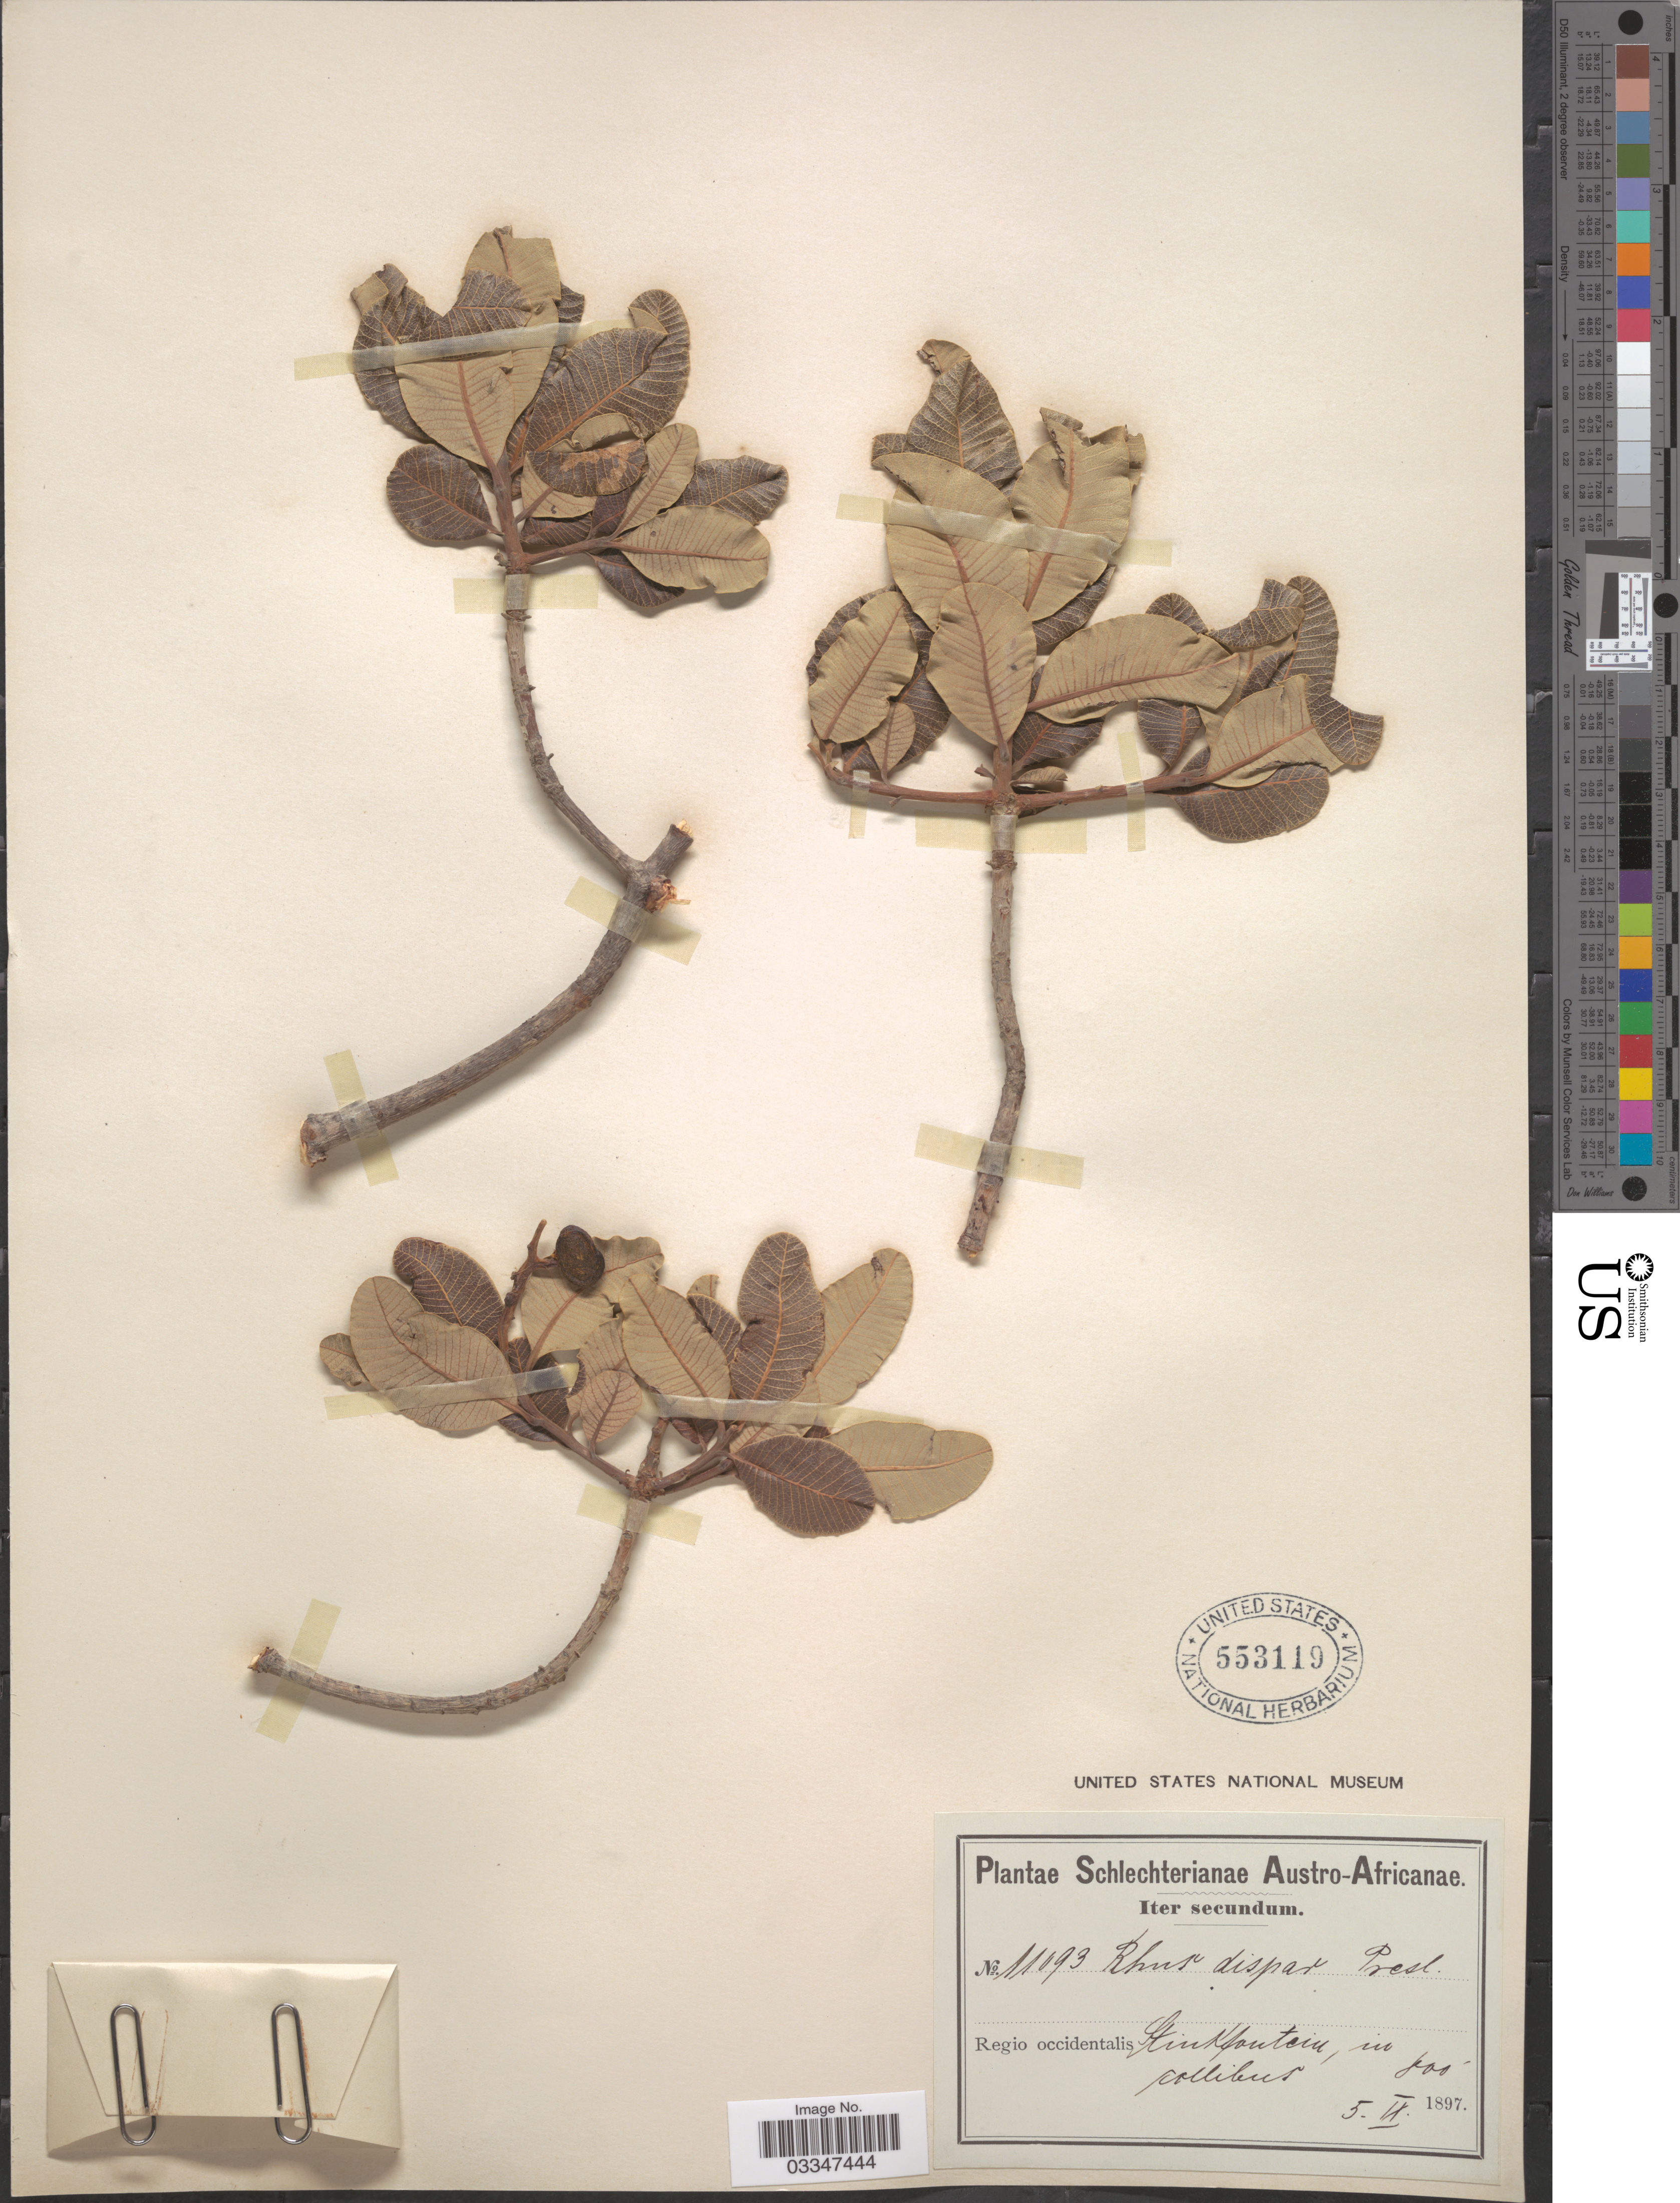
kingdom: Plantae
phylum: Tracheophyta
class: Magnoliopsida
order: Sapindales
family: Anacardiaceae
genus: Rhus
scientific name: Rhus dispar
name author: C. Presl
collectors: Schlechter, --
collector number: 11093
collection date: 1897-09-05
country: South Africa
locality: Austro-Africanae. Regio Stinkfontein, in collibus. Stinkfontein, in collibus.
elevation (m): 244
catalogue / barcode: US 553119